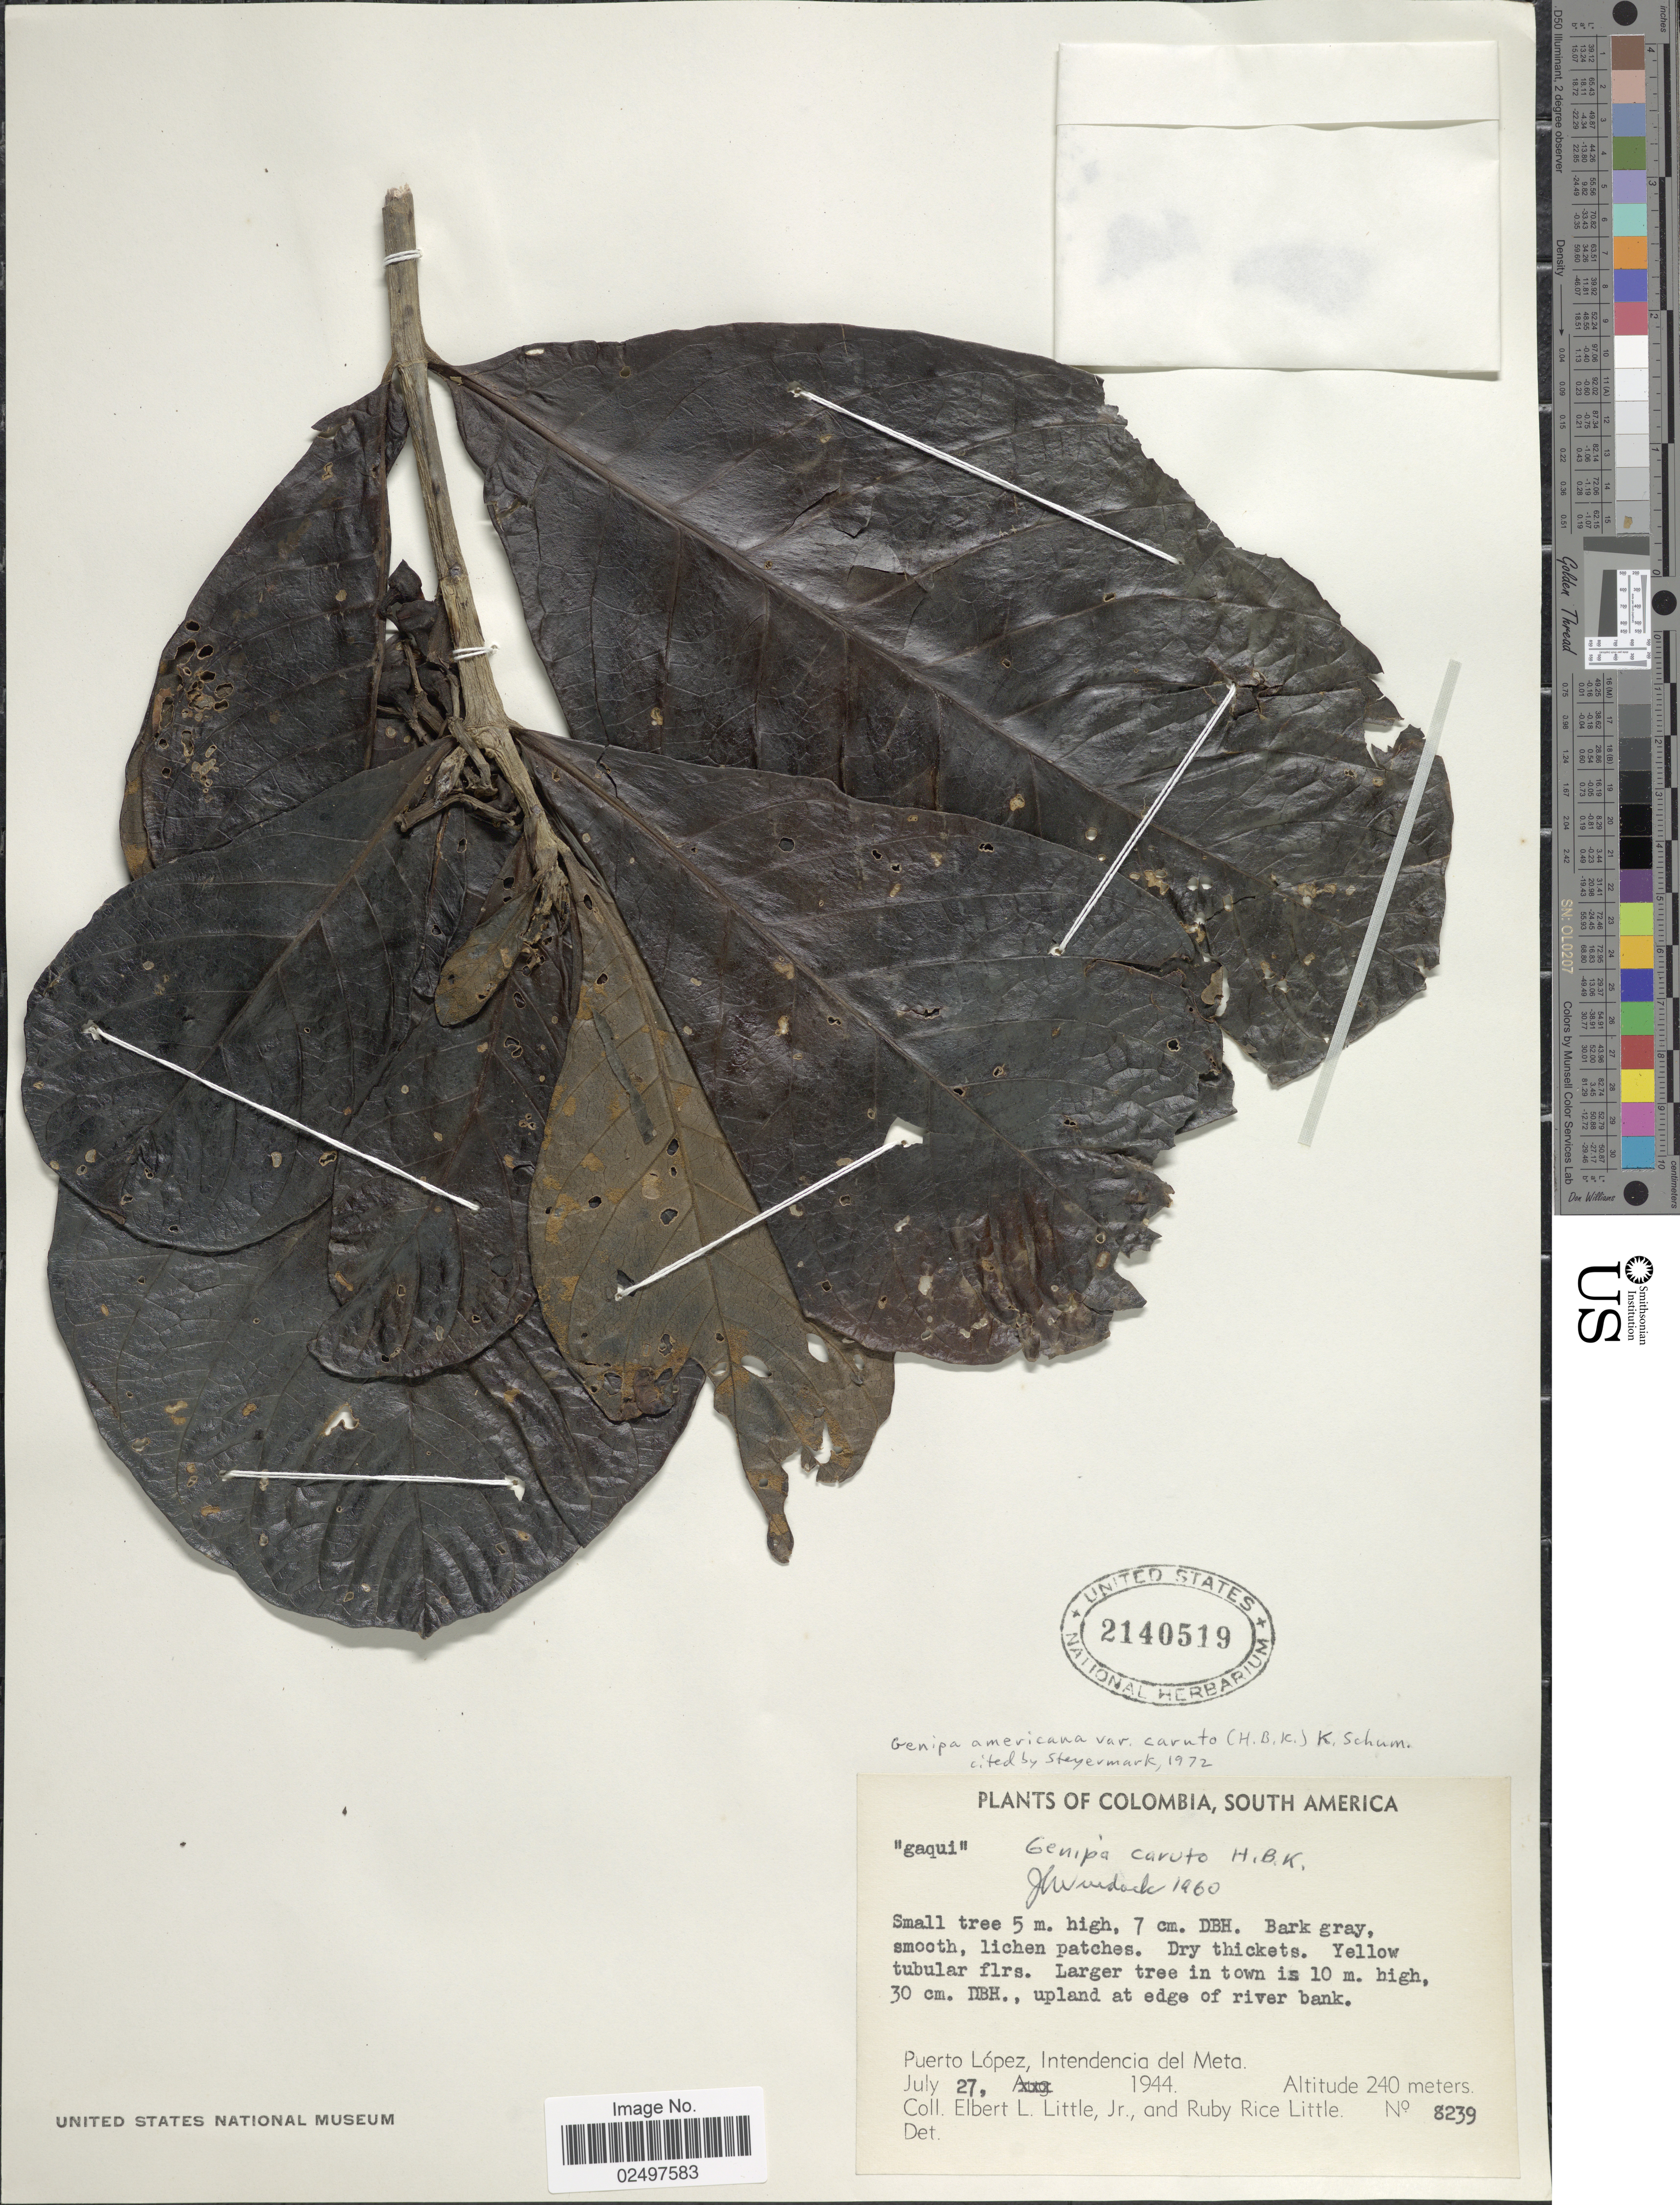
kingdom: Plantae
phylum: Tracheophyta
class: Magnoliopsida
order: Gentianales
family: Rubiaceae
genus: Genipa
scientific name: Genipa americana var. caruto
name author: (Kunth) K. Schum.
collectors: E. L. Little & R. R. Little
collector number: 8239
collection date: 1944-07-27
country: Colombia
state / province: Meta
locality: Puerto Lopez, Intendencia del Meta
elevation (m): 240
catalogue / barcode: US 2140519